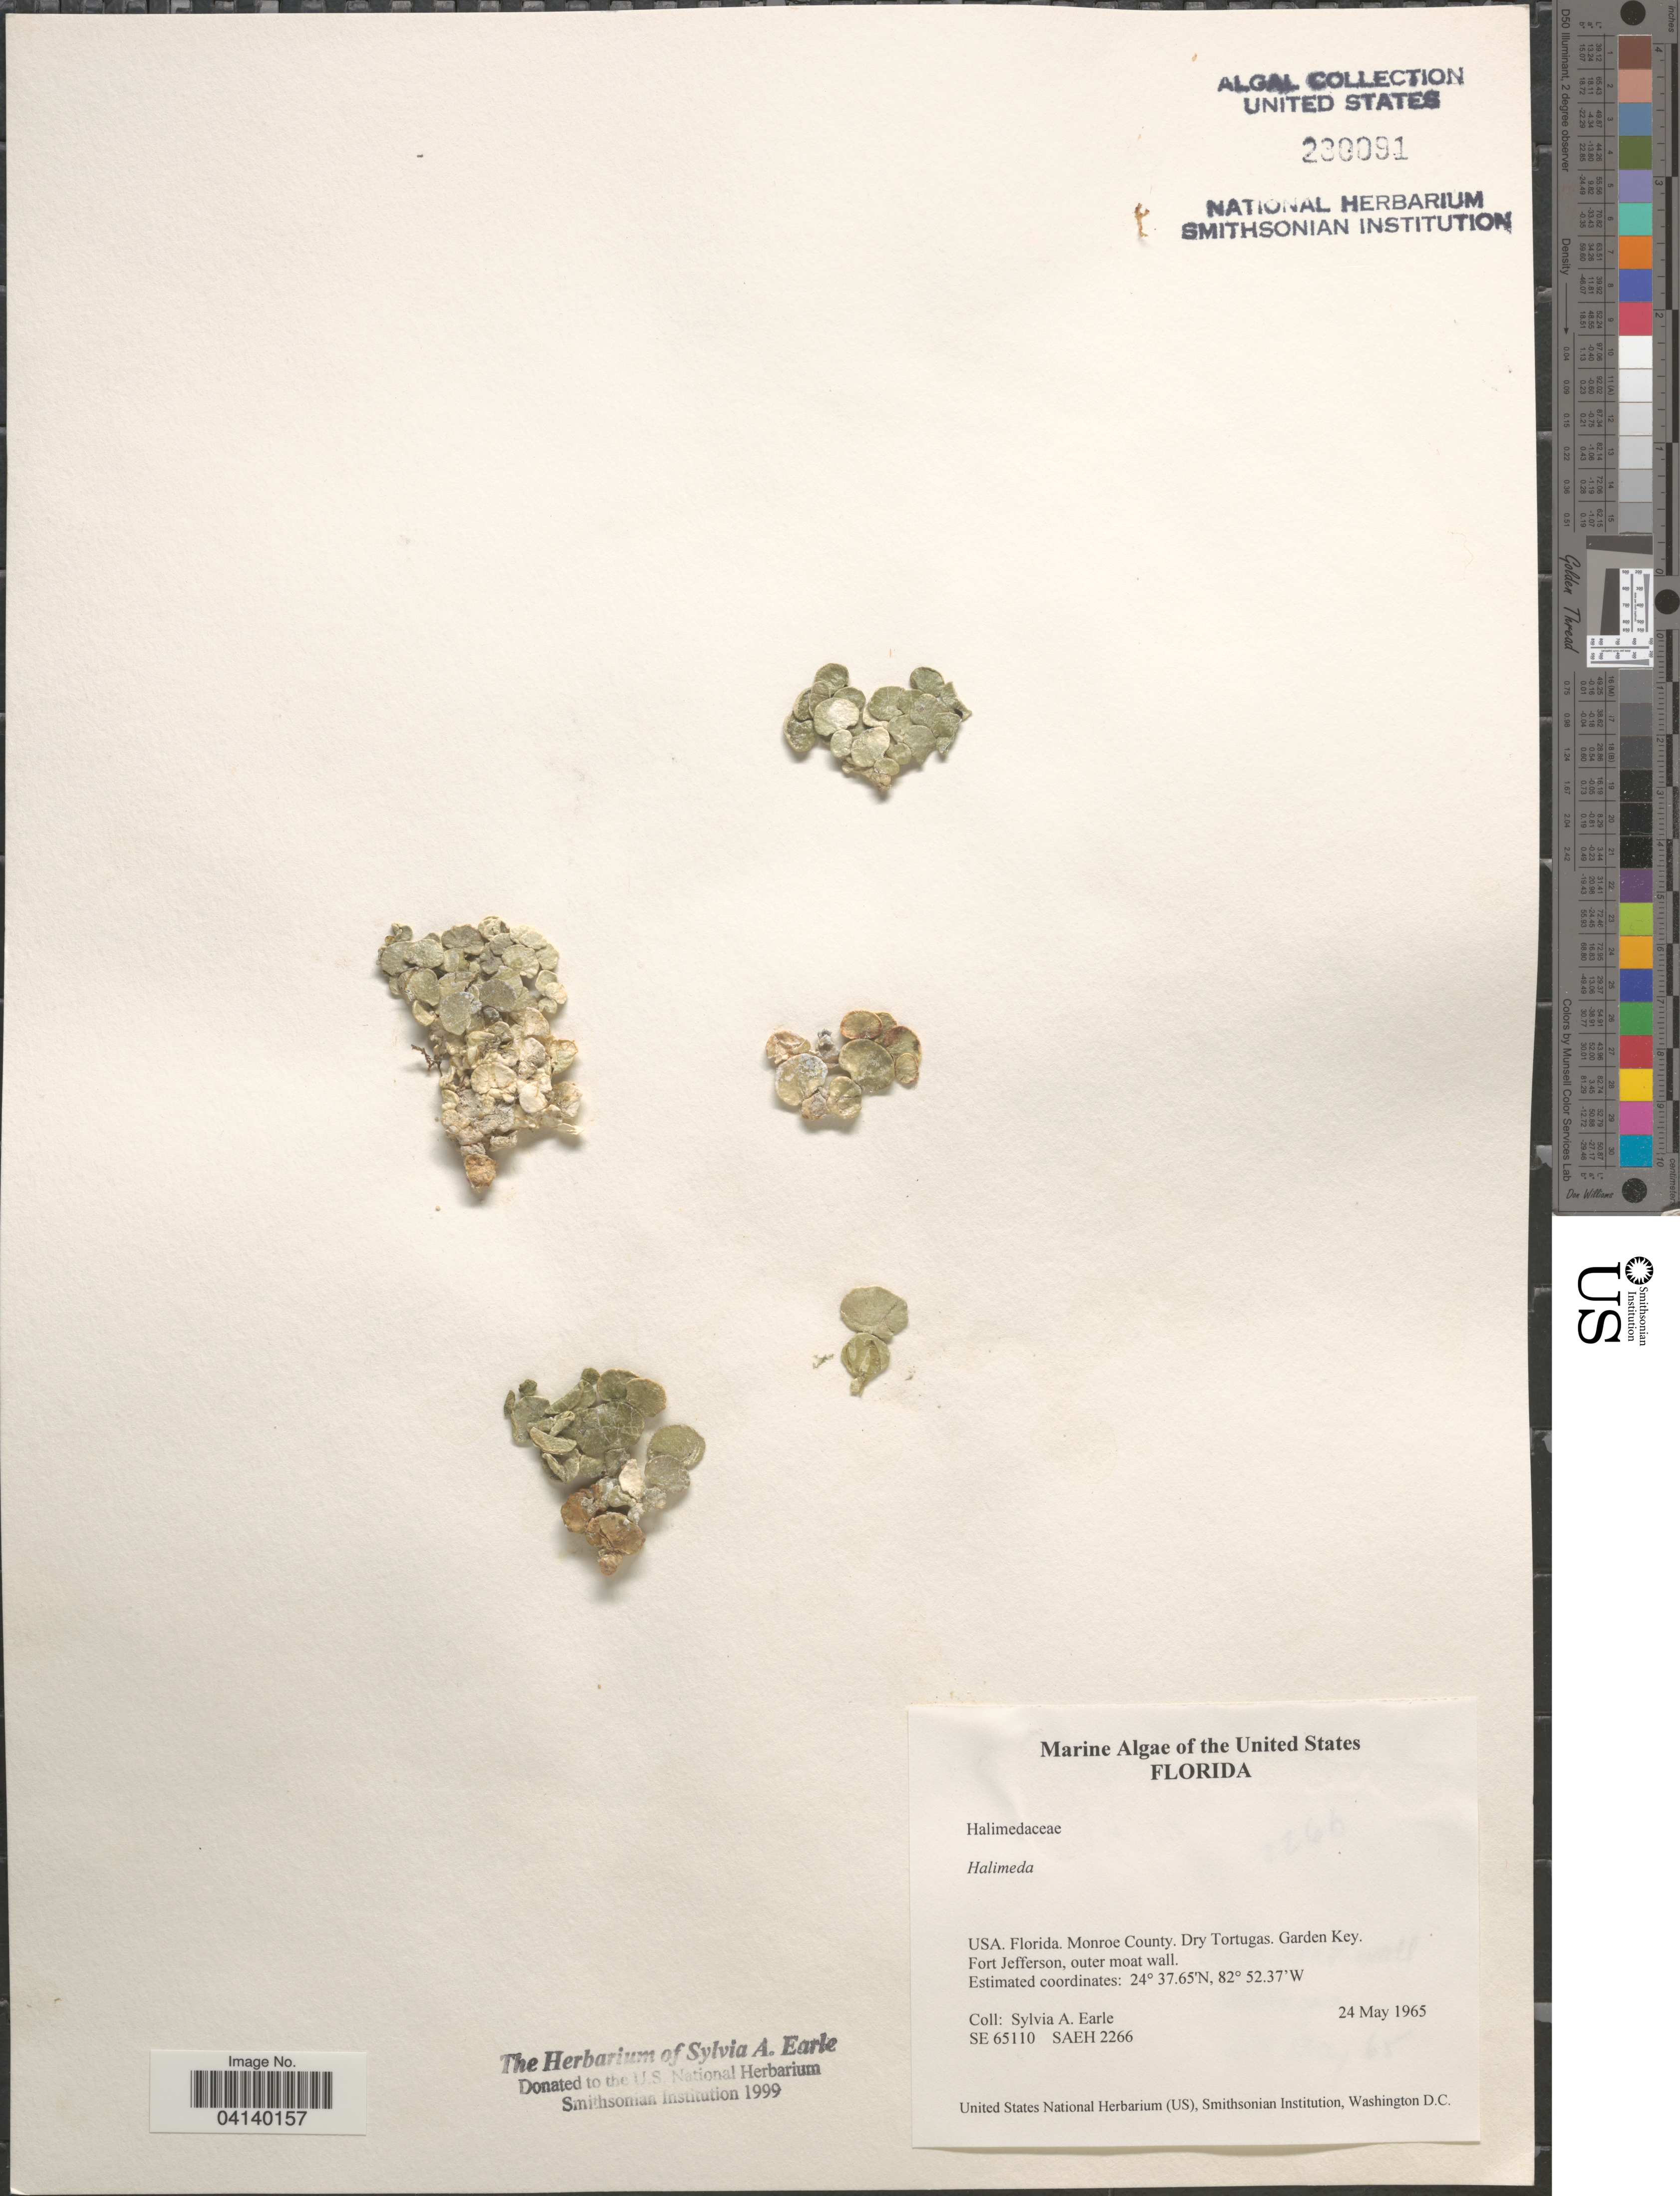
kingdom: Plantae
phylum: Chlorophyta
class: Ulvophyceae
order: Bryopsidales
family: Halimedaceae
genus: Halimeda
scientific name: Halimeda sp.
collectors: S. A. Earle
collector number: SE65110/SAEH2266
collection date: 1965-05-24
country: United States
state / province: Florida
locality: Monroe County. Dry Tortugas. Garden Key. Fort Jefferson, outer moat wall.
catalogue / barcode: US 230091